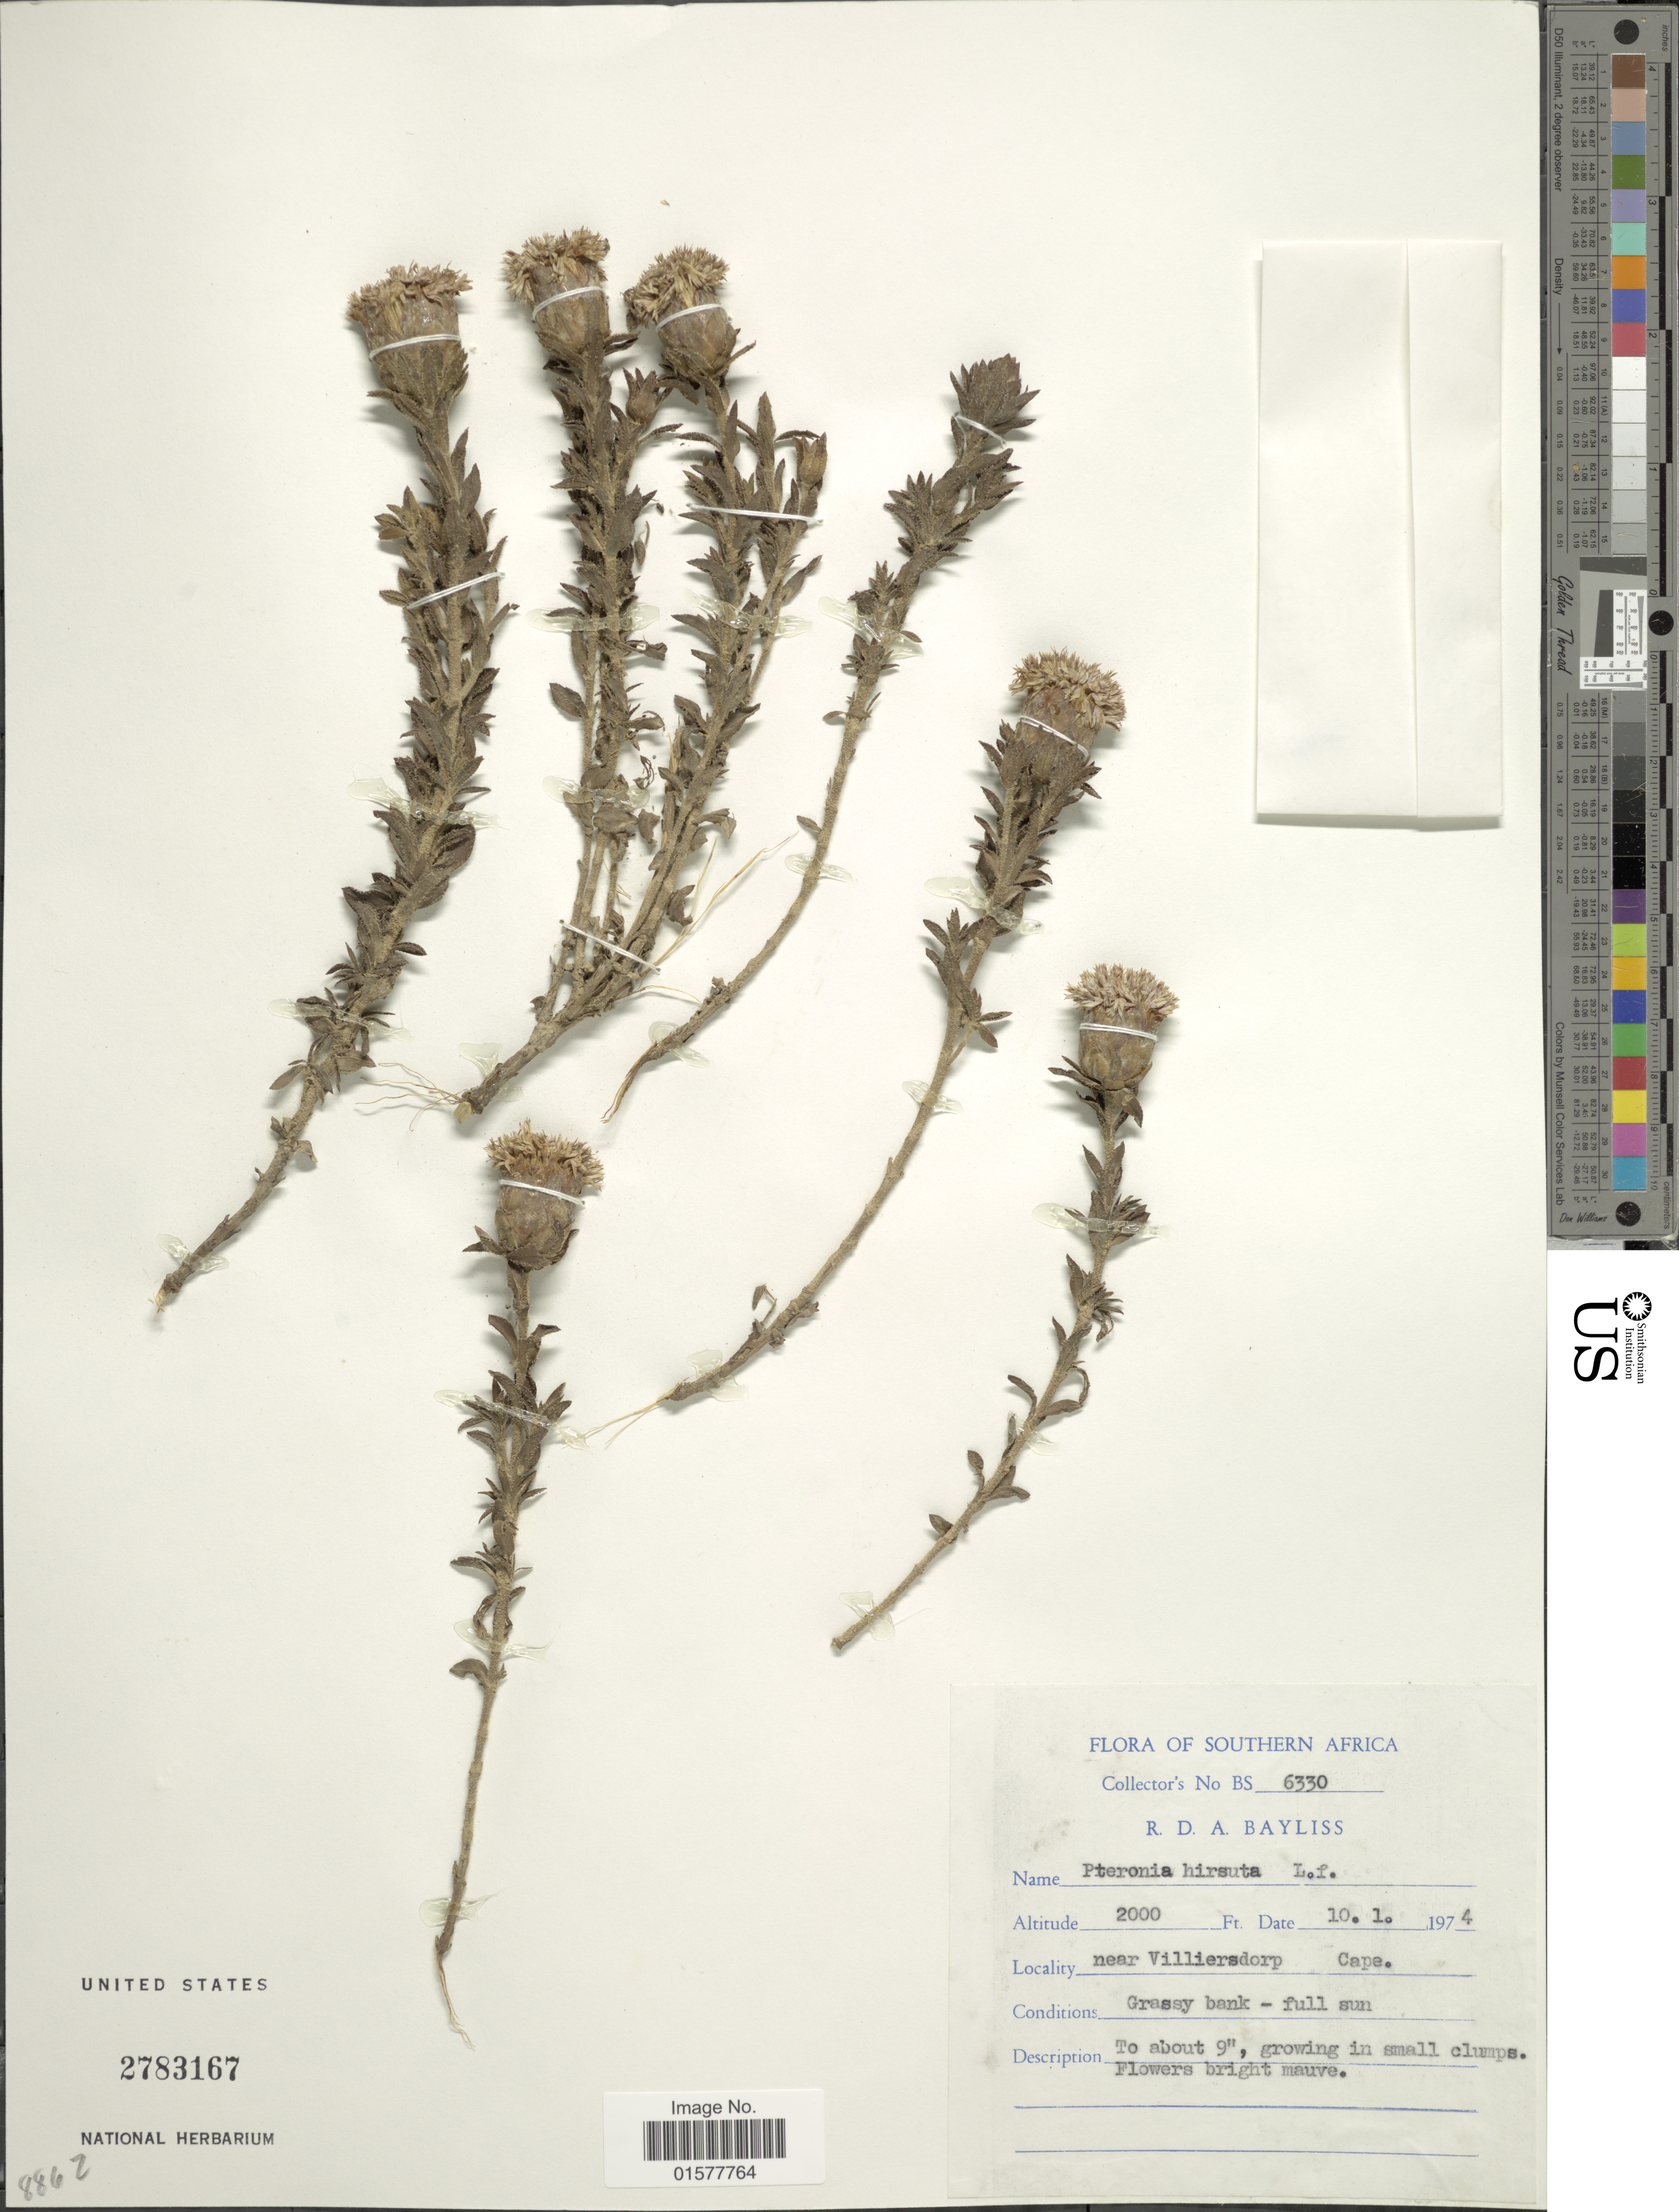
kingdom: Plantae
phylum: Tracheophyta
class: Magnoliopsida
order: Asterales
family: Asteraceae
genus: Pteronia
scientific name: Pteronia hirsuta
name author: L. f.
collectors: R. Bayliss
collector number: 6330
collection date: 1974-01-10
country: South Africa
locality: Near Villiersdorp Cape.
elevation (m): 610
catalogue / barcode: US 2783167